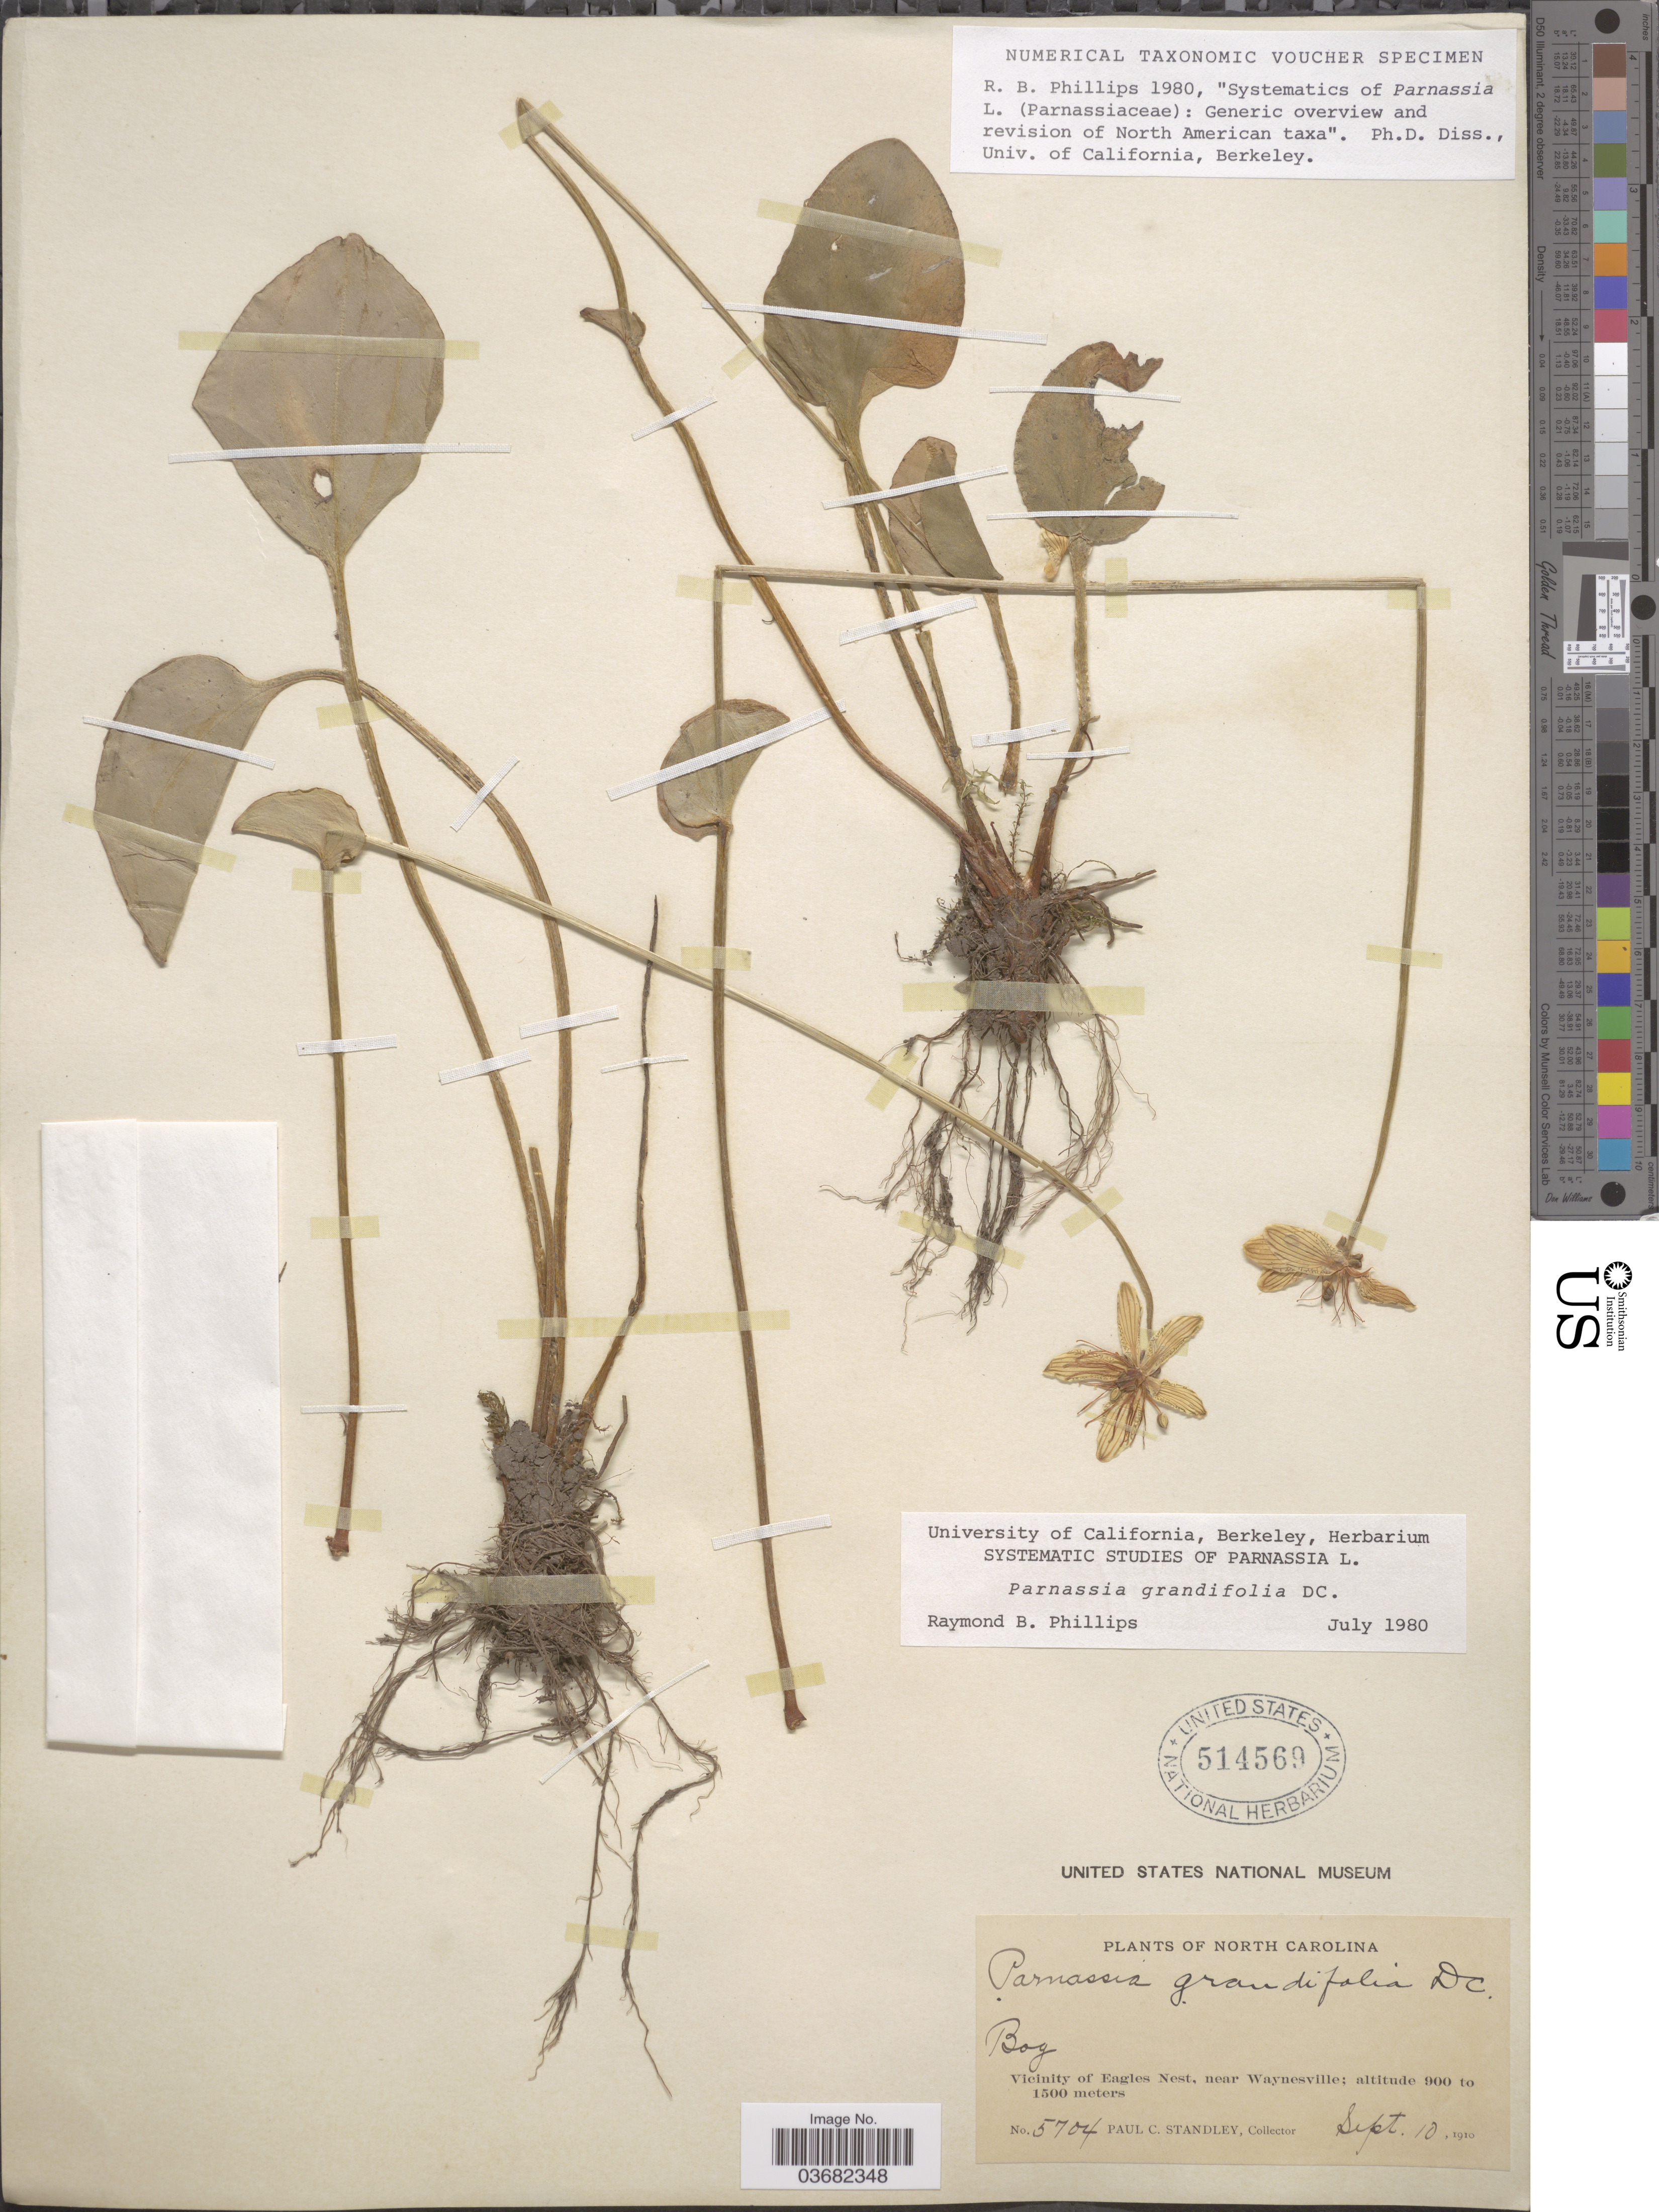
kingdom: Plantae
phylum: Tracheophyta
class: Magnoliopsida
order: Celastrales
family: Parnassiaceae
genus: Parnassia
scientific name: Parnassia grandifolia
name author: DC.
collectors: P. C. Standley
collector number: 5704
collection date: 1910-09-10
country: United States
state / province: North Carolina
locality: Vicinity of Eagles Nest, near Waynesville.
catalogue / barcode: US 514569